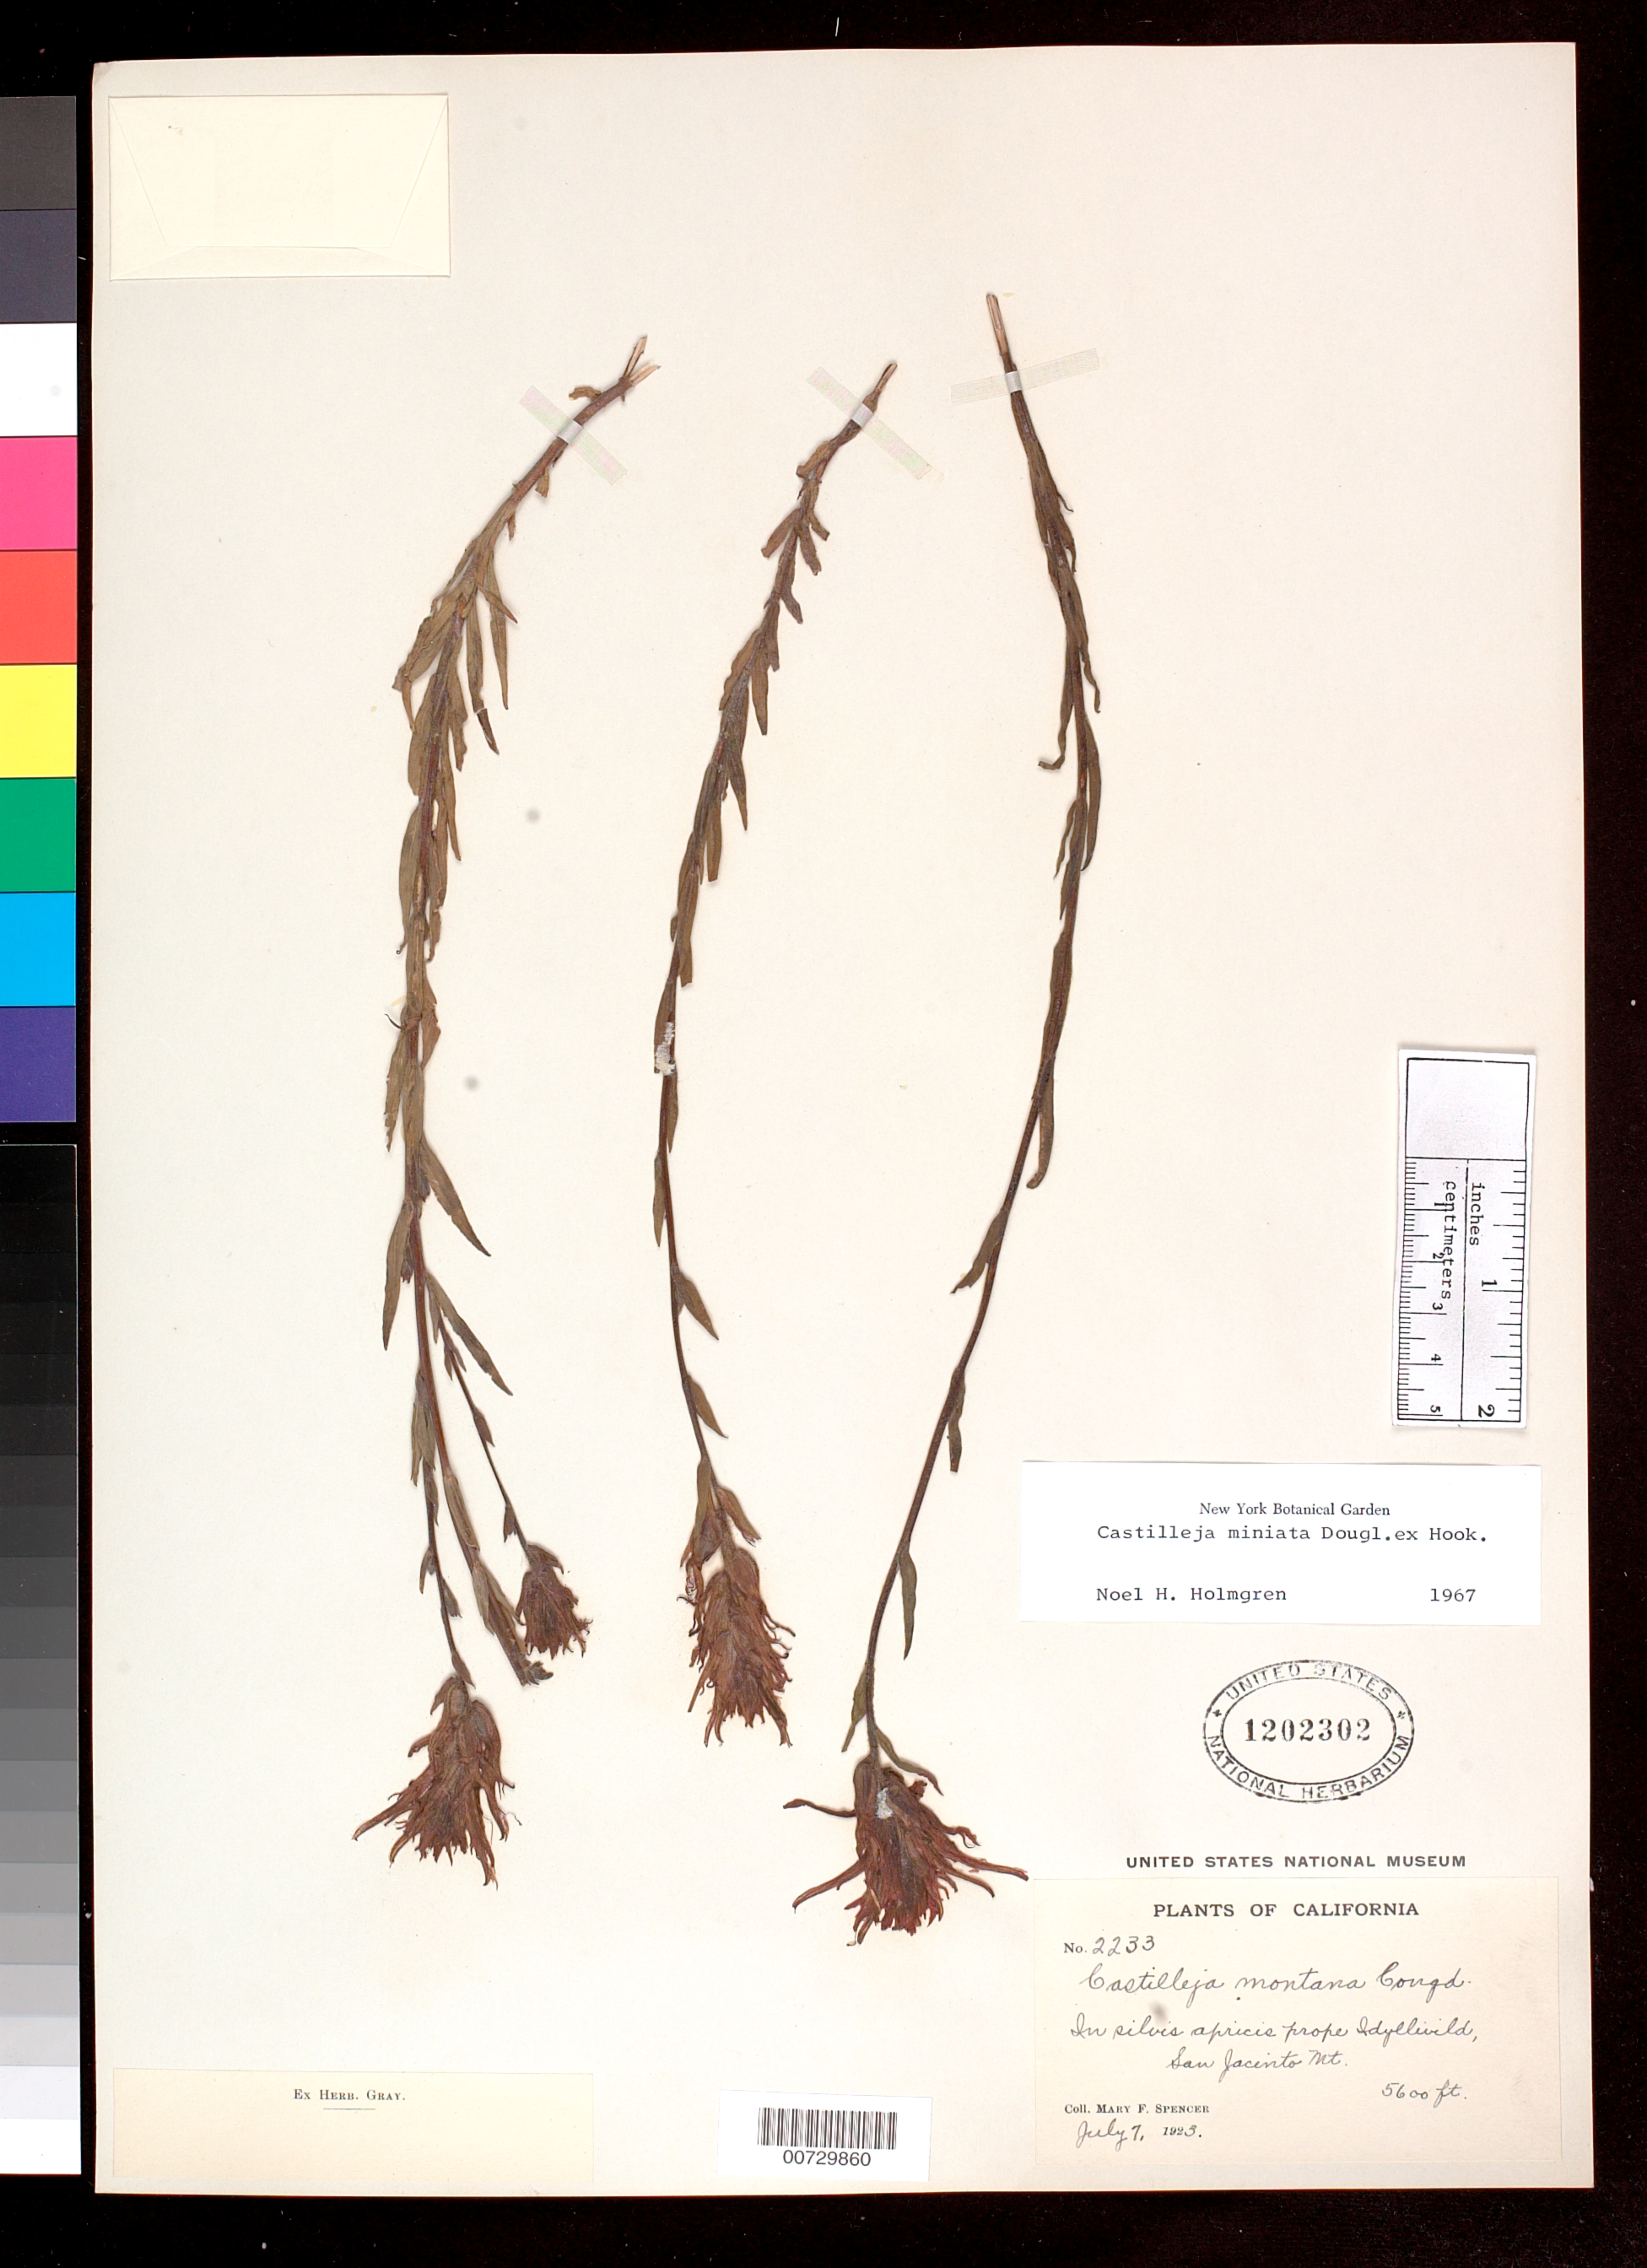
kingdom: Plantae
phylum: Tracheophyta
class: Magnoliopsida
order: Lamiales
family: Orobanchaceae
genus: Castilleja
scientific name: Castilleja miniata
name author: Douglas ex Hook.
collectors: M. Spencer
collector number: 2233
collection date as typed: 7 Jul 1923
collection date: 1923-07-07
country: United States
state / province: California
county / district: Riverside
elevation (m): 1707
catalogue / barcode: US 1202302